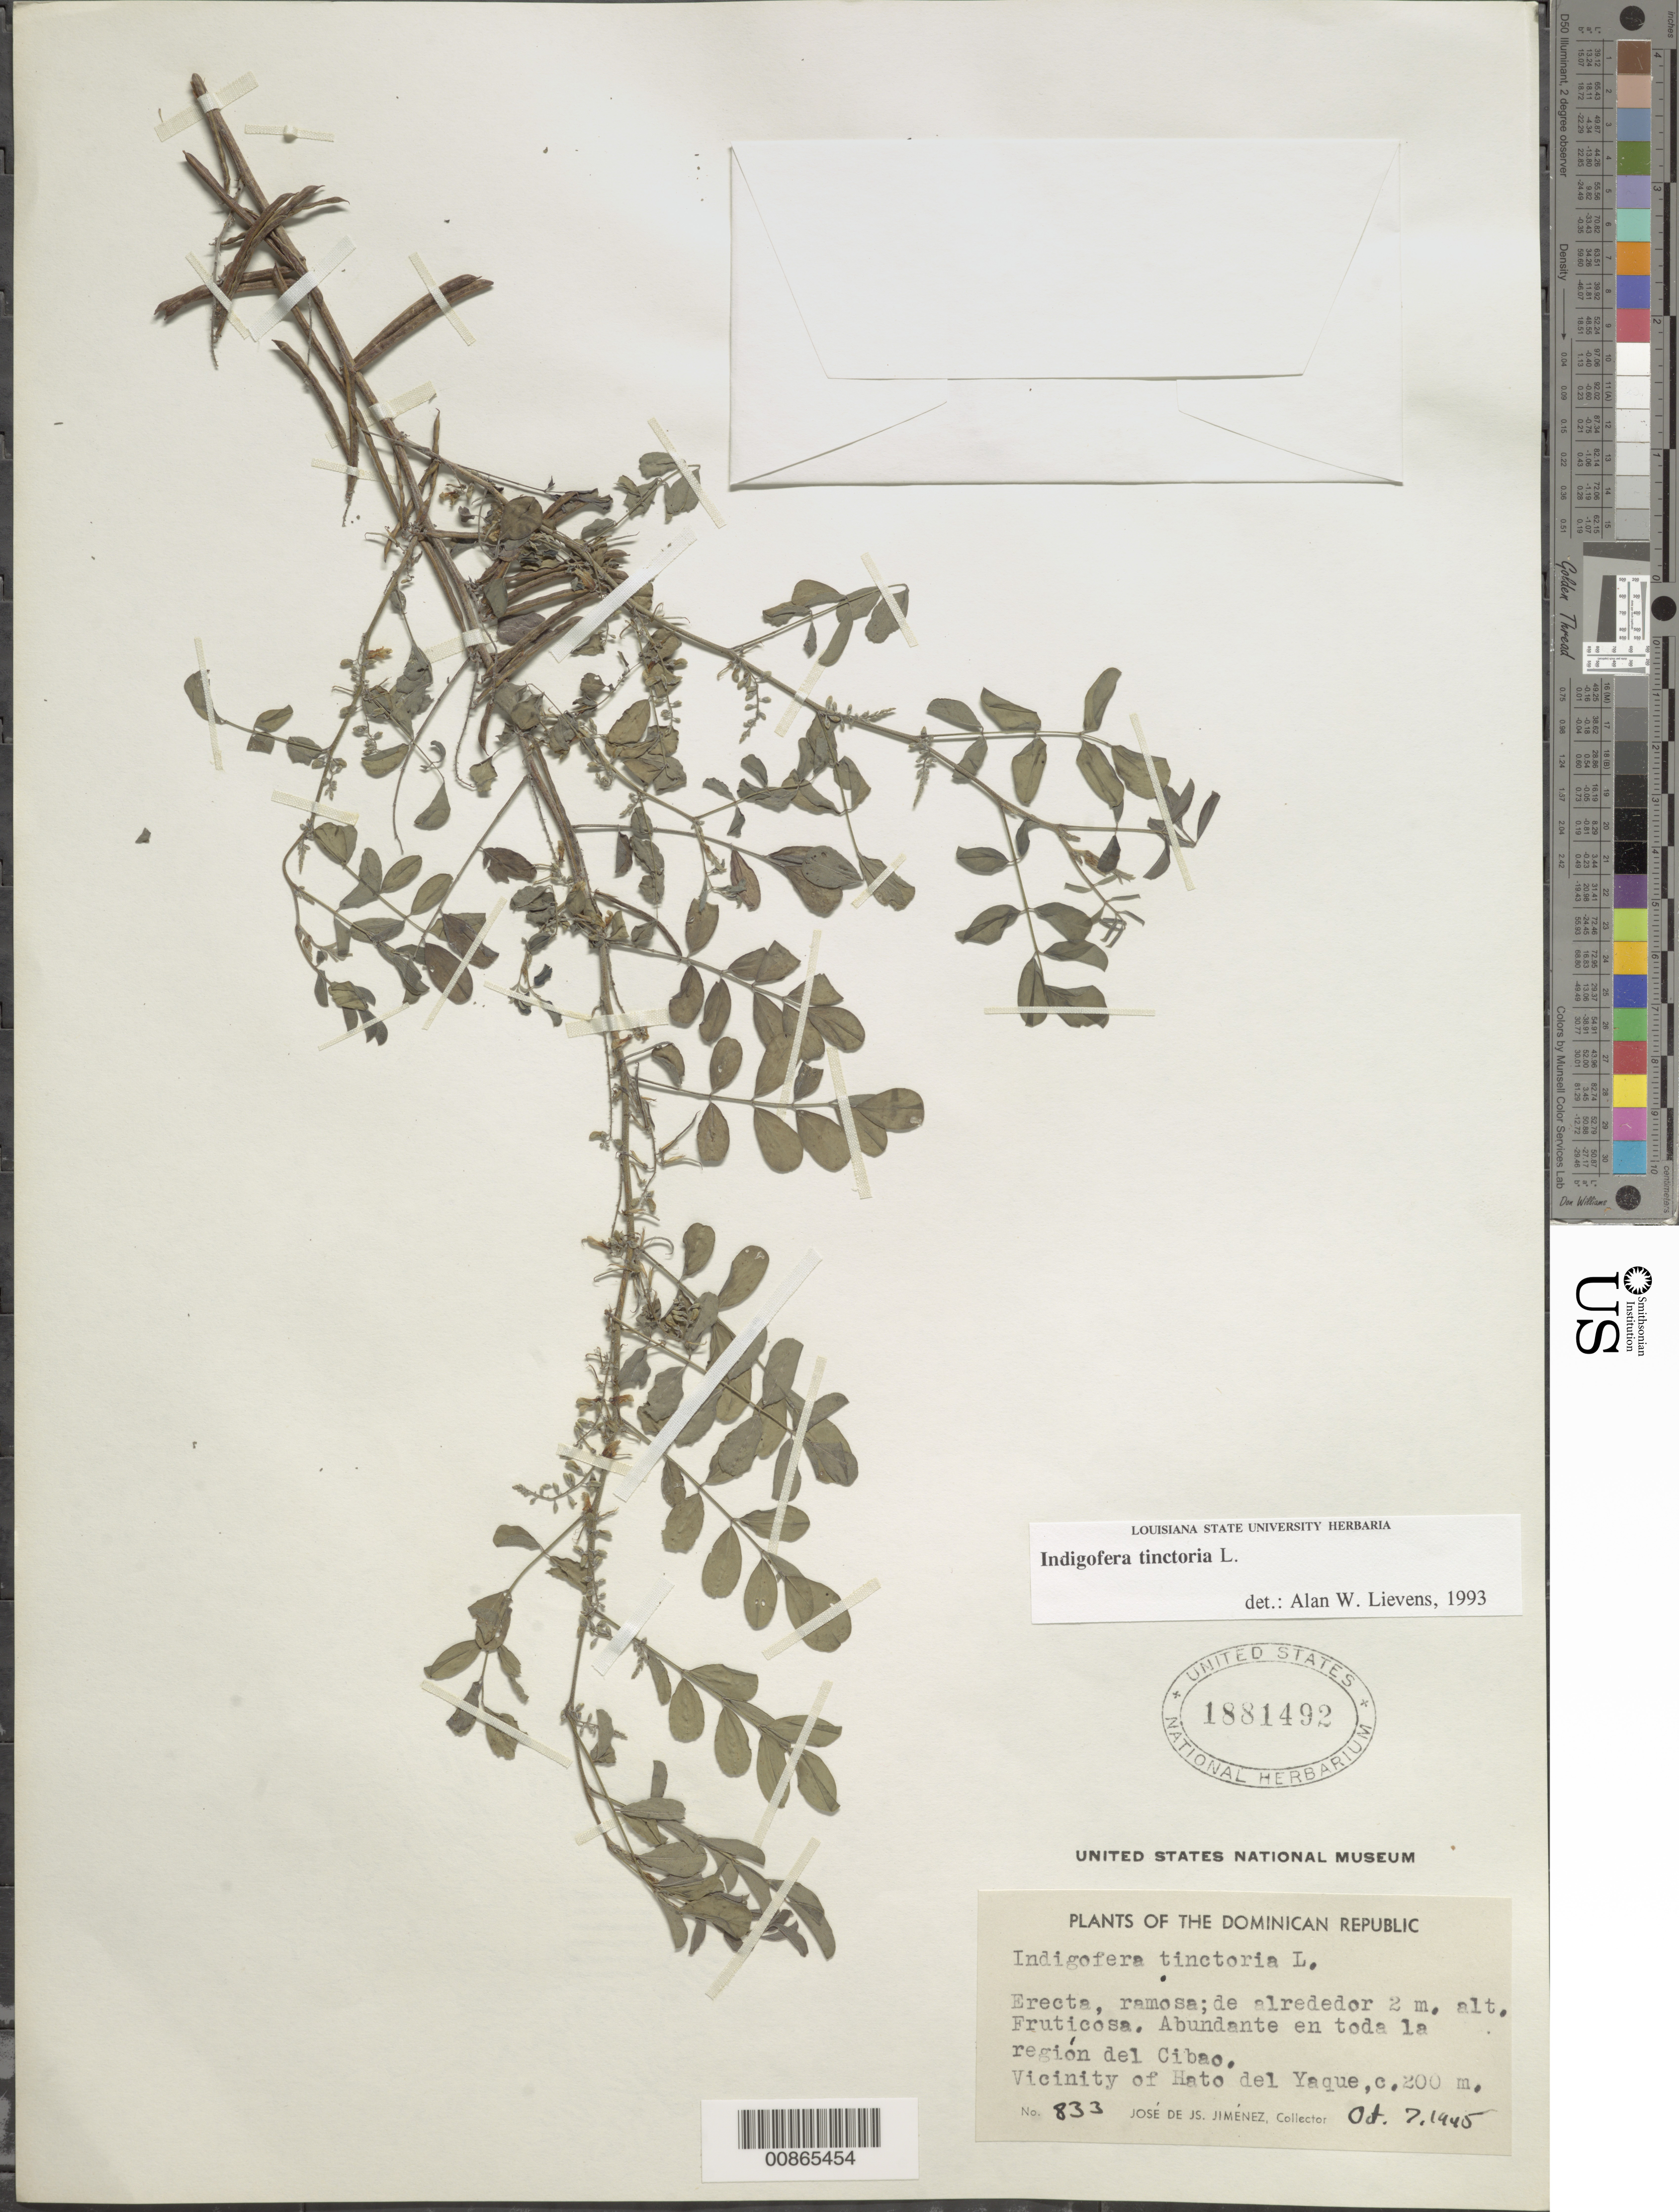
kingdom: Plantae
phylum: Tracheophyta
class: Magnoliopsida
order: Fabales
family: Fabaceae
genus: Indigofera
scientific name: Indigofera tinctoria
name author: L.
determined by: Lievens, A. W., (LSU), Louisiana State University Herbarium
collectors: J. J. Jiménez Almonte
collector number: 833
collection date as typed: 07 Oct 1945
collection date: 1945-10-07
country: Dominican Republic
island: Hispaniola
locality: Vicinity of Hato del Yaque.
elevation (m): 200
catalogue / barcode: US 1881492